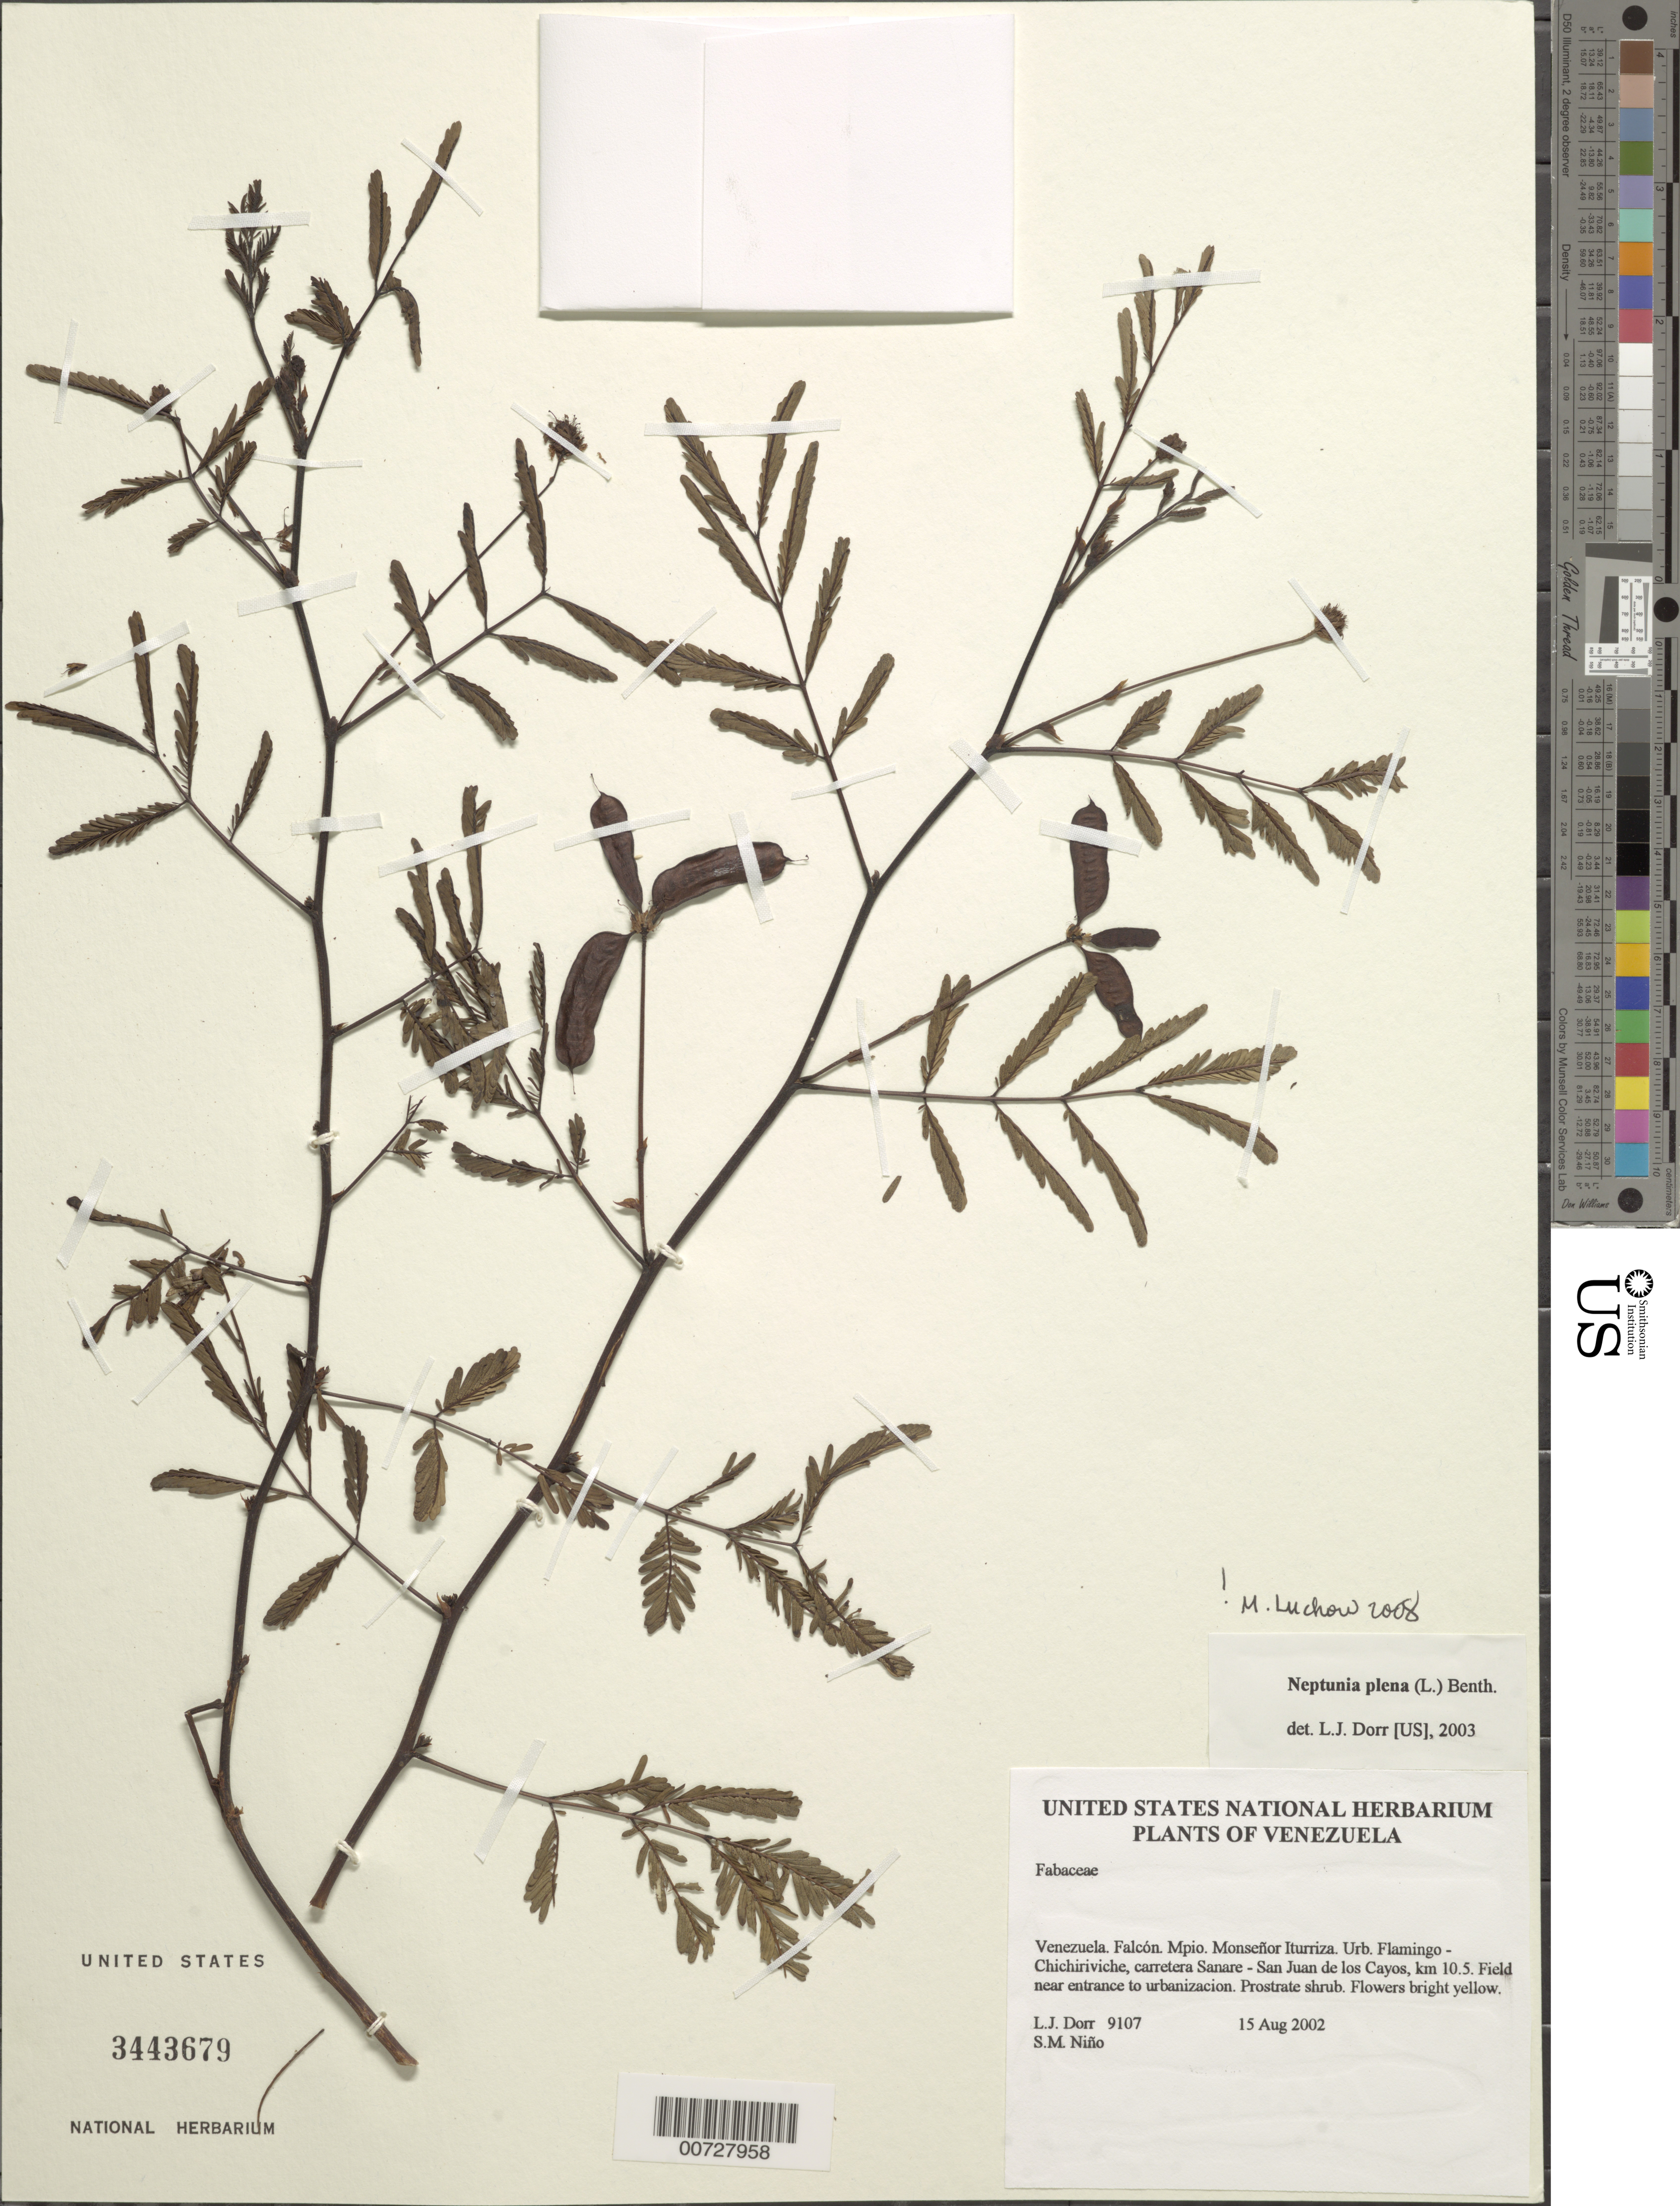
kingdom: Plantae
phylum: Tracheophyta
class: Magnoliopsida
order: Fabales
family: Fabaceae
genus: Neptunia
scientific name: Neptunia plena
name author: (L.) Benth.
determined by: Dorr, L. J., (BOT), Smithsonian Institution - National Museum of Natural History (UNITED STATES)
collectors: L. J. Dorr & S. M. Niño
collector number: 9107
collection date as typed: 15 Aug 2002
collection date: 2002-08-15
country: Venezuela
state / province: Falcón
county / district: Monseñor Iturriza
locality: Urb. Flamingo-Chichiriviche, carretera Sanare-San Juan de los Cayos, km 10.5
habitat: Field near entrance to urbanizacion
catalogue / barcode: US 3443679